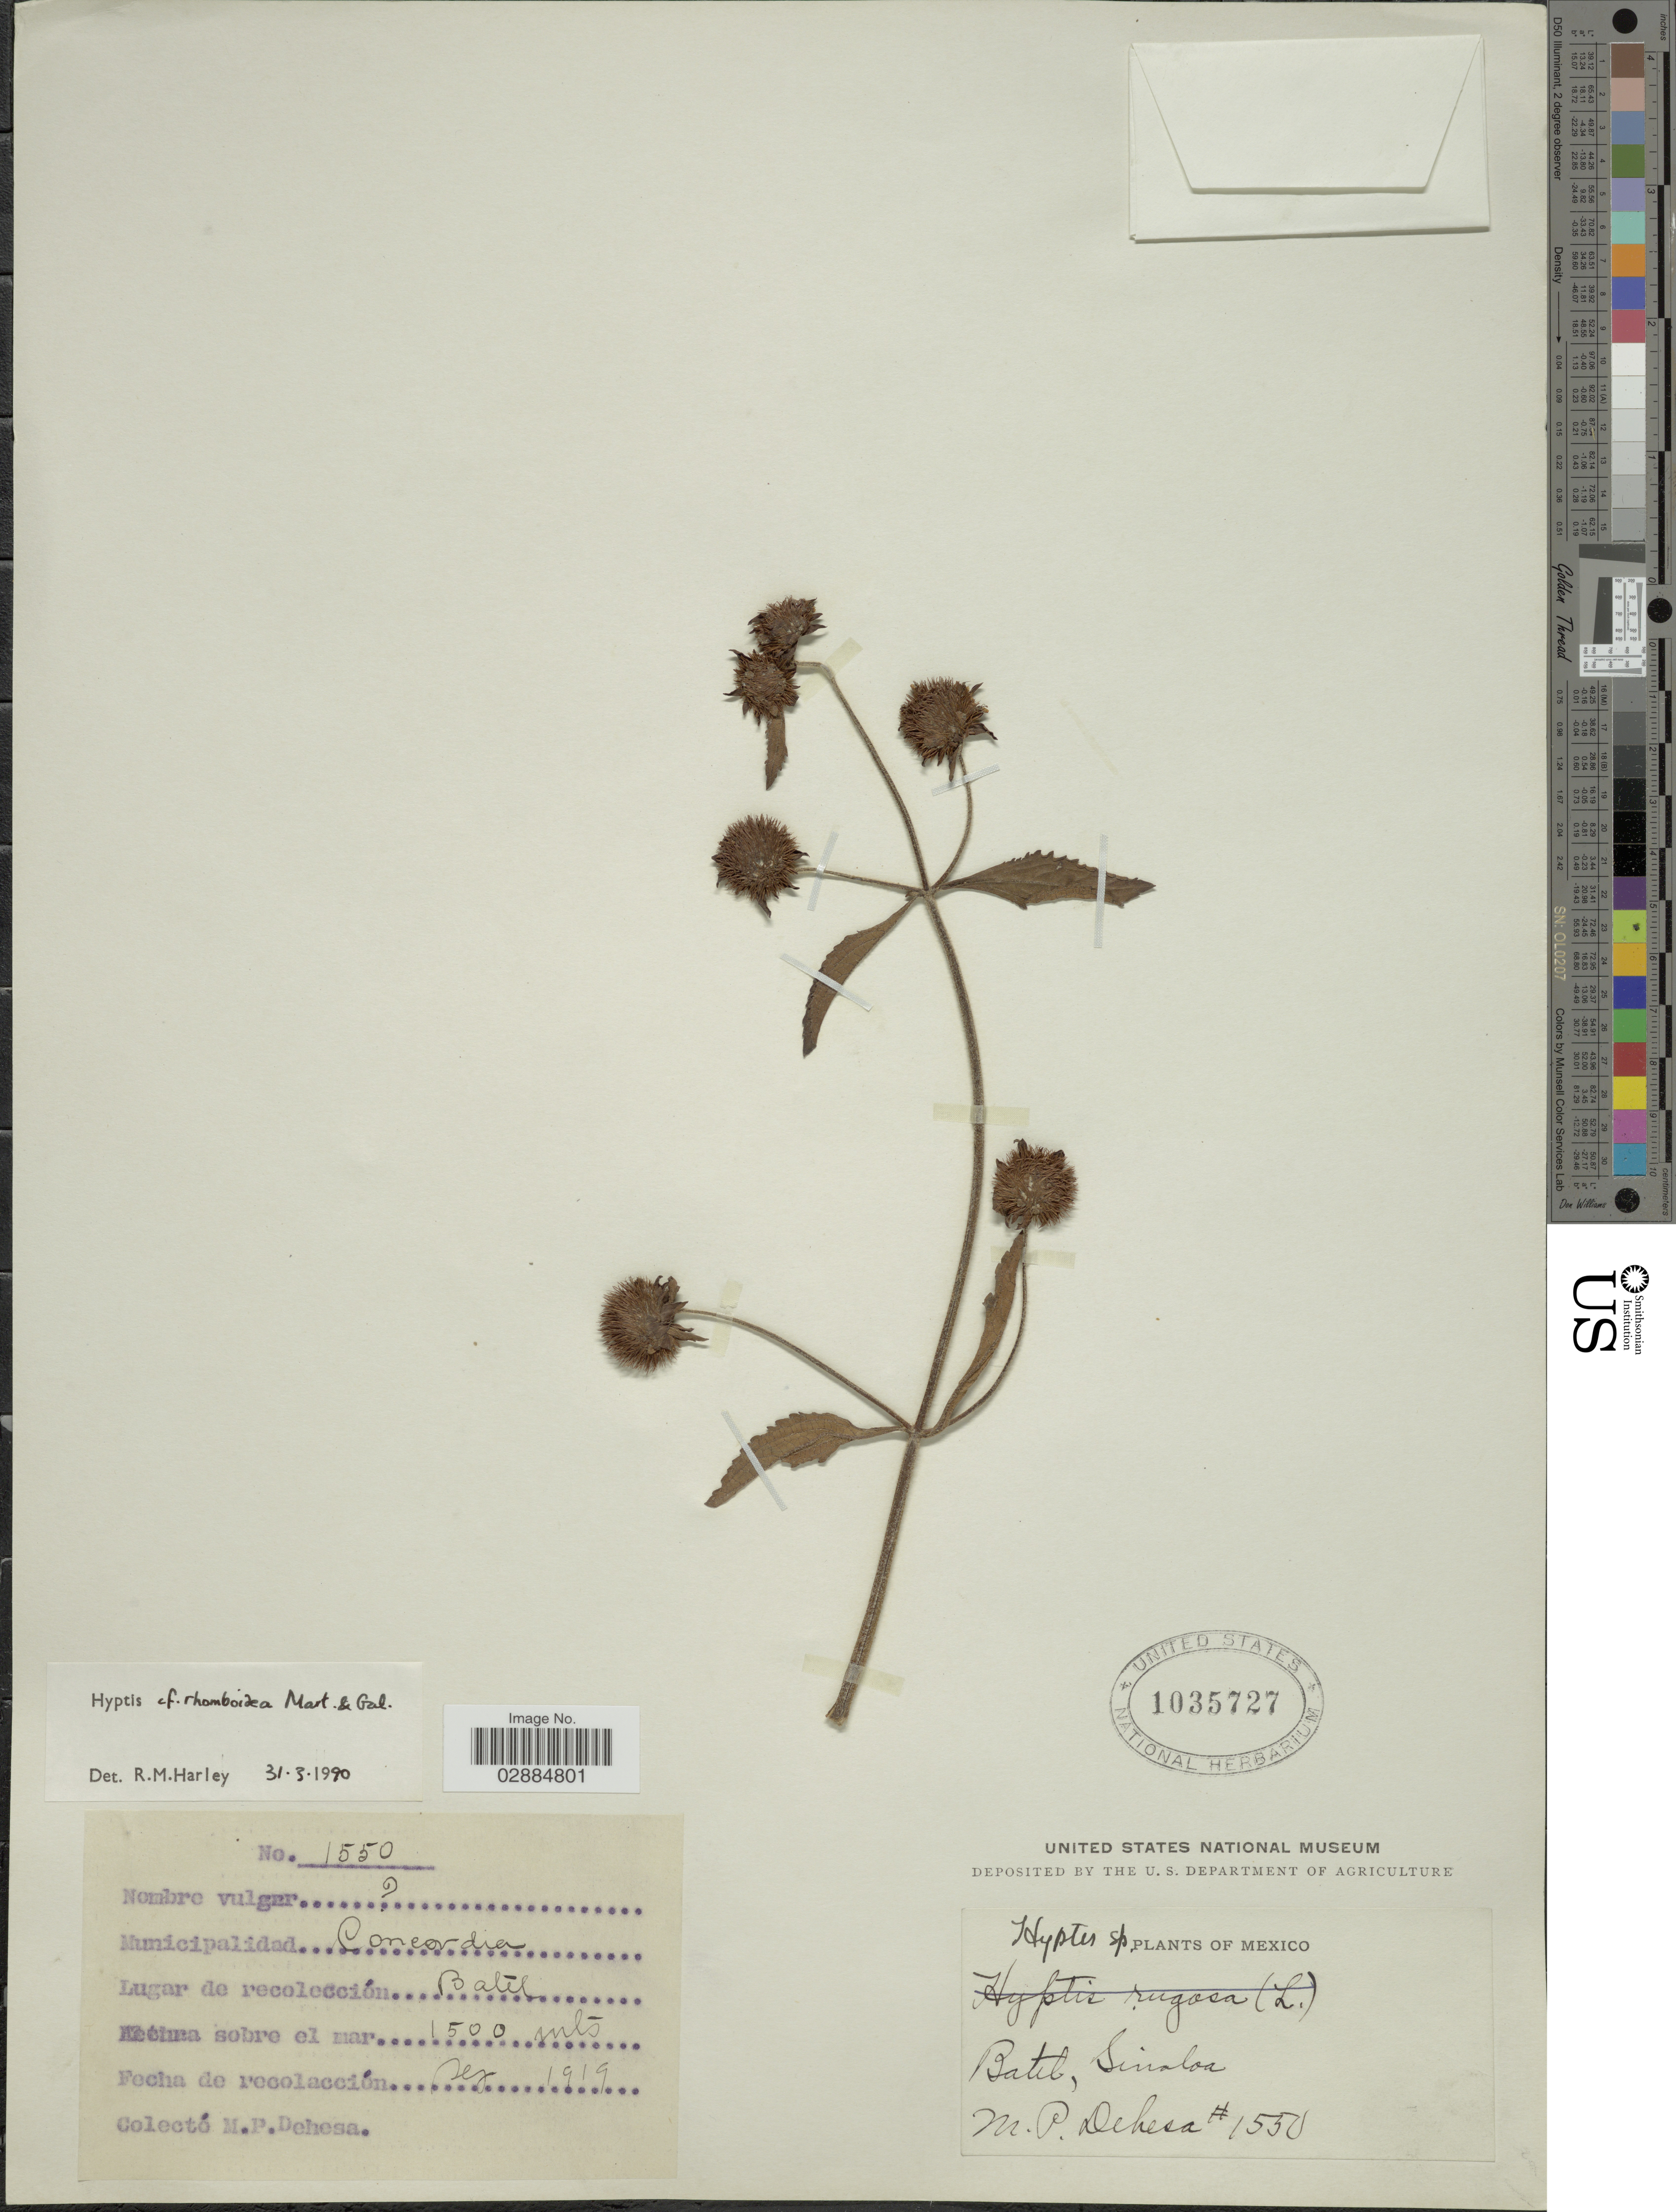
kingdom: Plantae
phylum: Tracheophyta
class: Magnoliopsida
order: Lamiales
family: Lamiaceae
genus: Hyptis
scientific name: Hyptis capitata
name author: Jacq.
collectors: M. Dehesa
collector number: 1550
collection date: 1919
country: Mexico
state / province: Sinaloa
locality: Municipalidad Concordia, Bateb.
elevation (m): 1500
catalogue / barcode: US 1035727